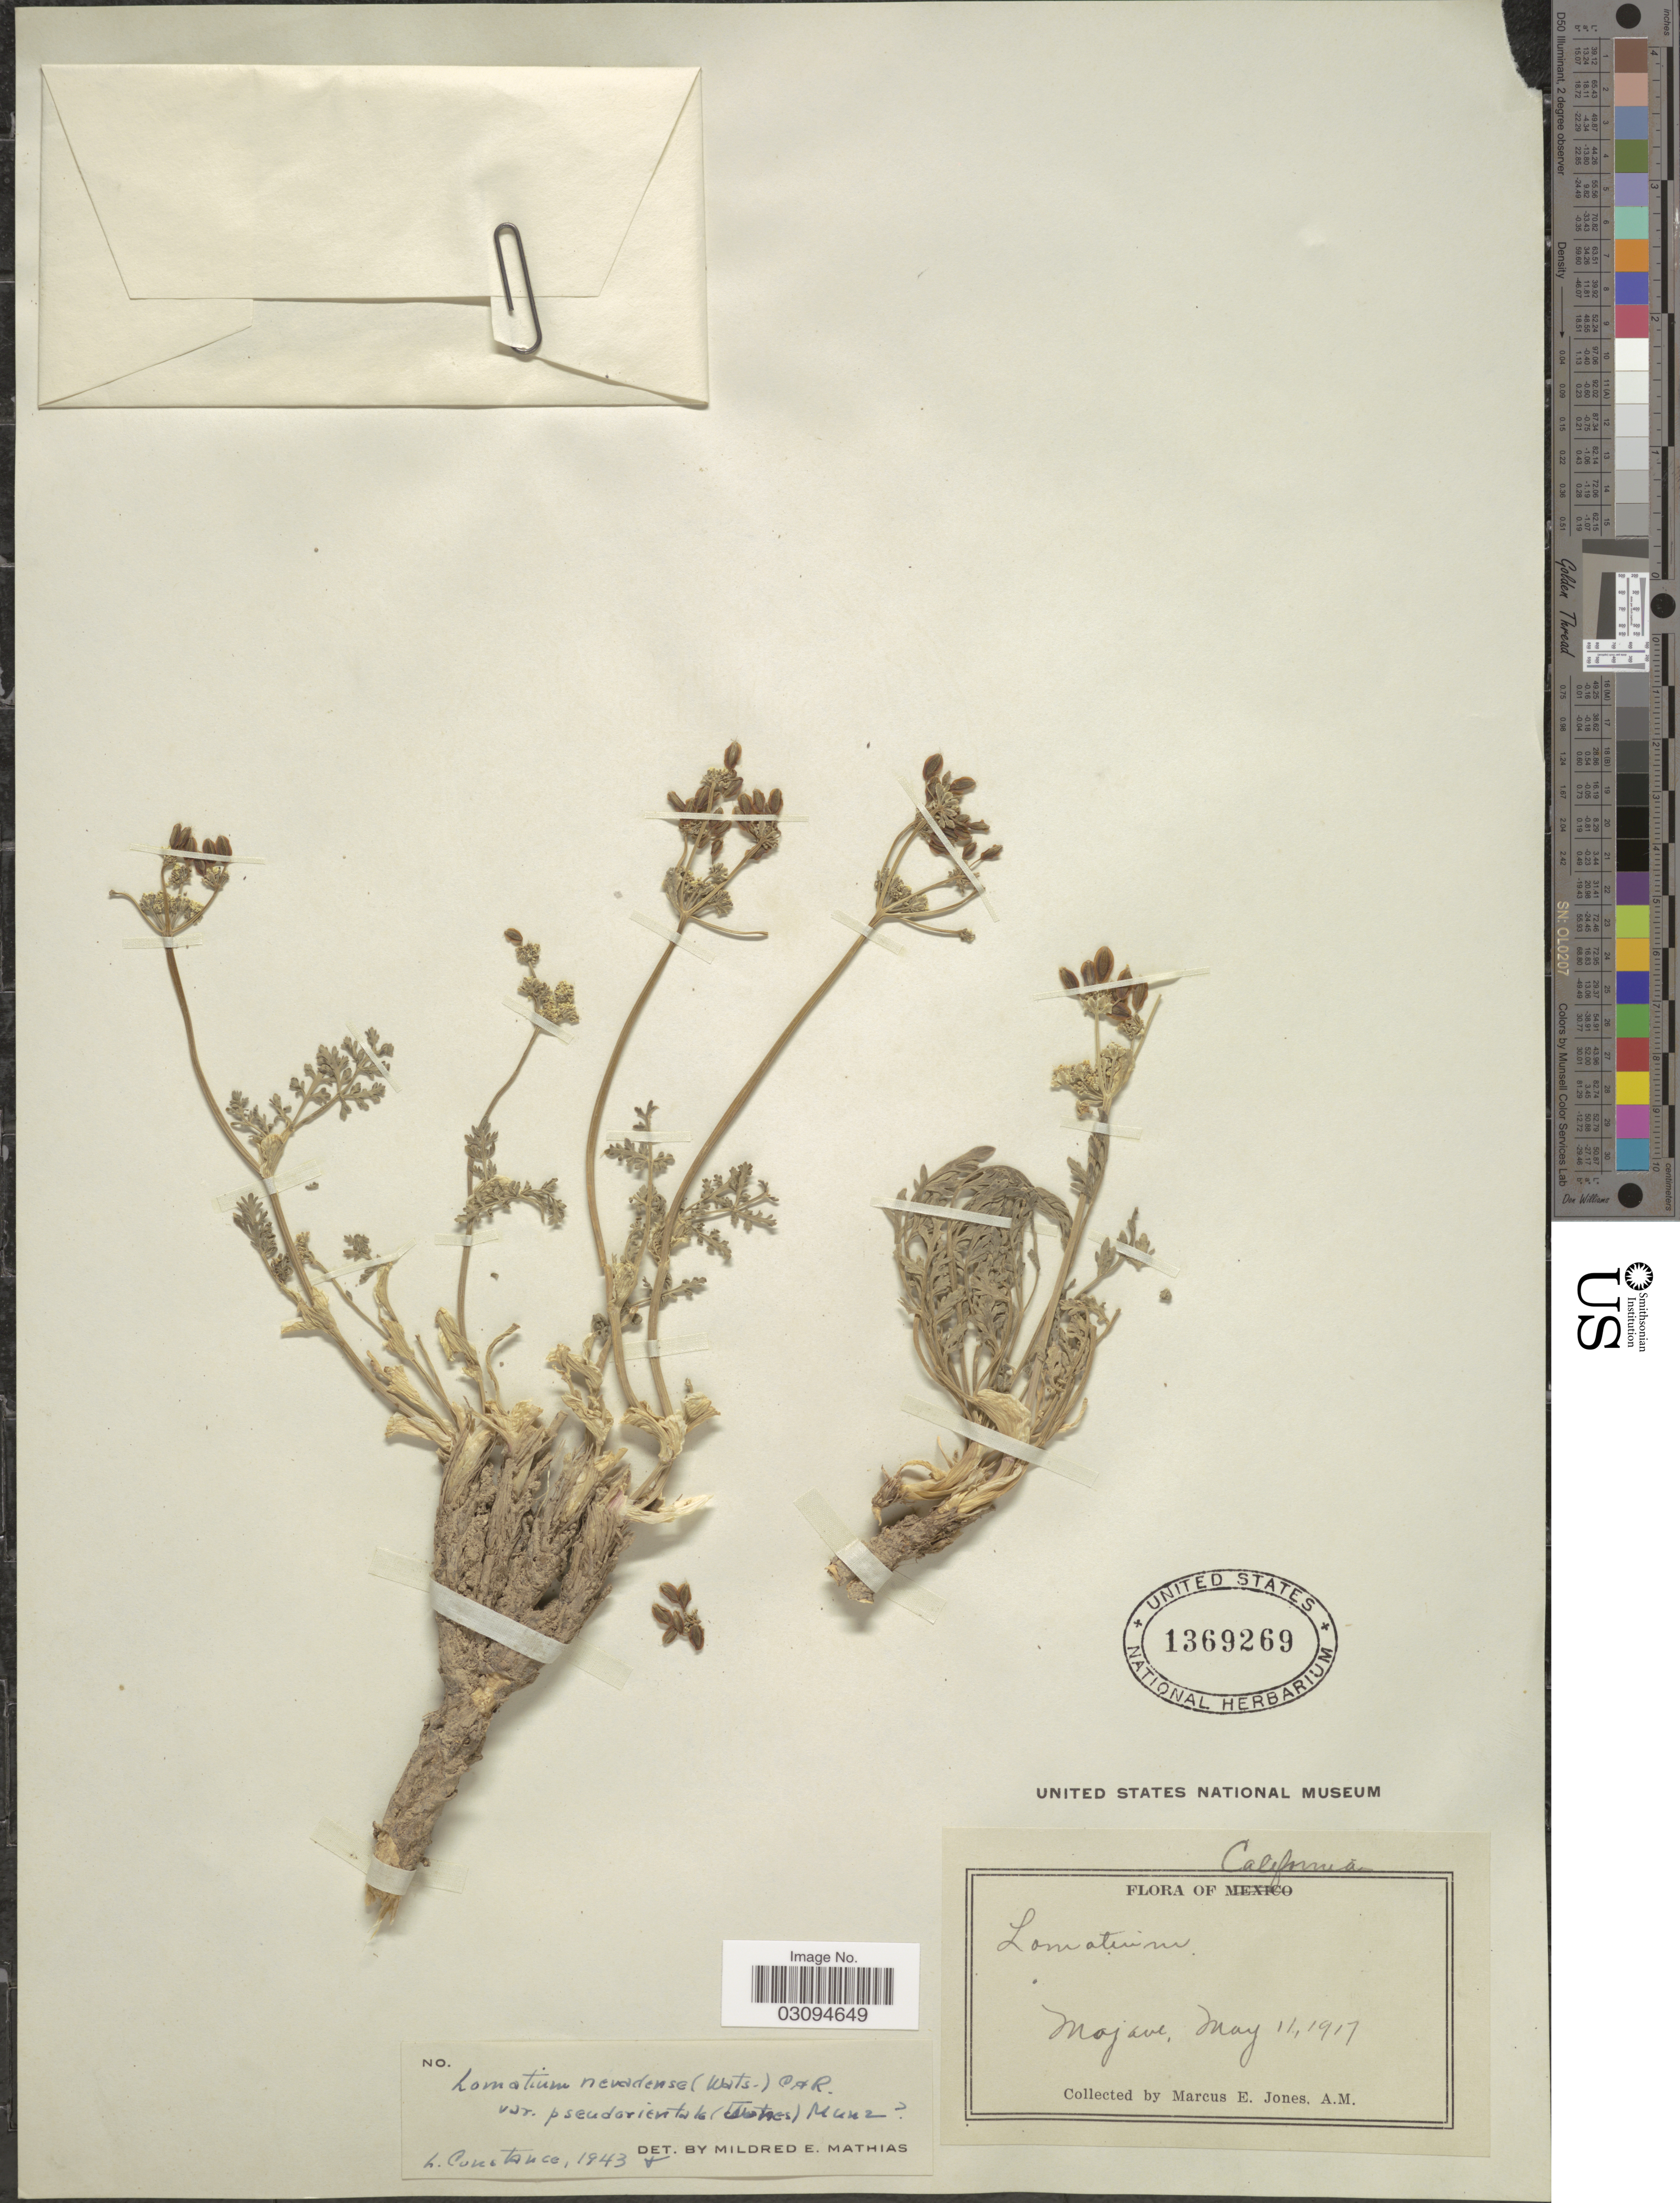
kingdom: Plantae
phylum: Tracheophyta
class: Magnoliopsida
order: Apiales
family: Apiaceae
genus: Lomatium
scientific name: Lomatium nevadense var. pseudorientale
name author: (M.E. Jones) Munz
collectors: M. E. Jones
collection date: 1917-05-11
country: United States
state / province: California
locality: Mojave.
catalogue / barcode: US 1369269